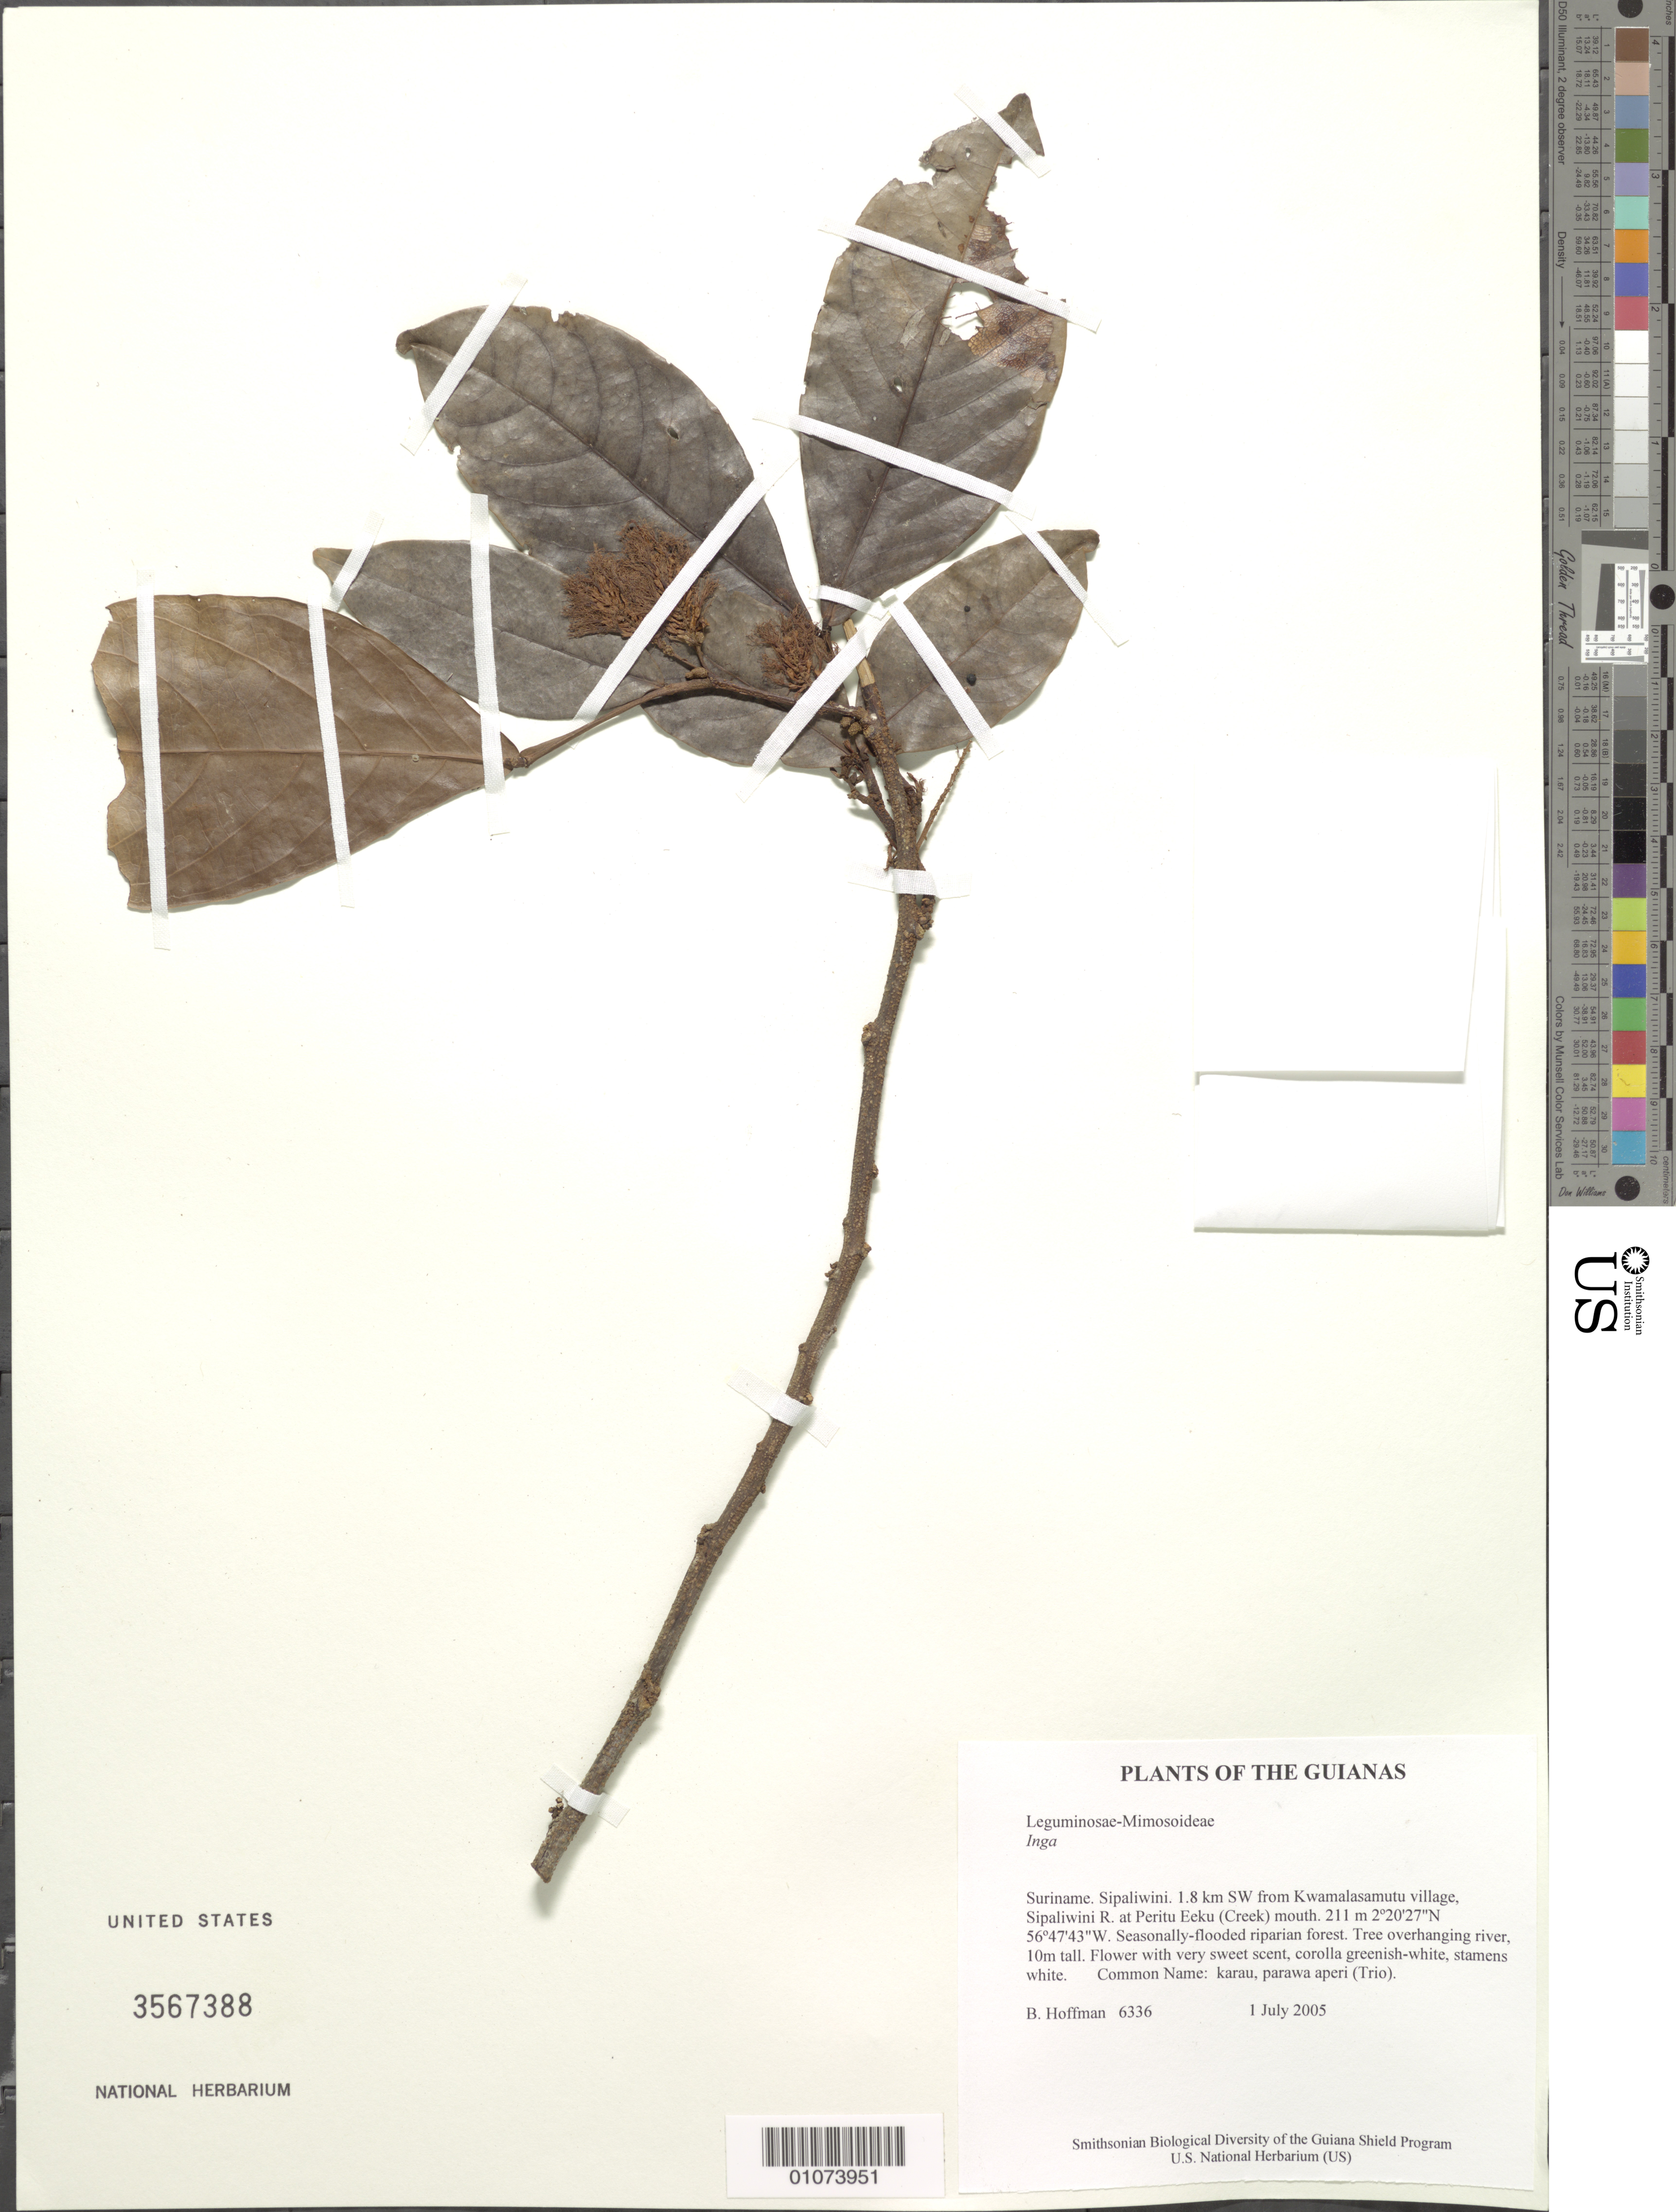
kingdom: Plantae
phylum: Tracheophyta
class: Magnoliopsida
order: Fabales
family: Fabaceae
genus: Inga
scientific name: Inga sp.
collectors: B. Hoffman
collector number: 6336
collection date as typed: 1 July 2005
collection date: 2005-07-01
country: Suriname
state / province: Sipaliwini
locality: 1.8 km SW from Kwamalasamutu village, Sipaliwini R. at Peritu Eeku (Creek) mouth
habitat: Seasonally-flooded riparian forest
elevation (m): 211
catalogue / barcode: US 3567388